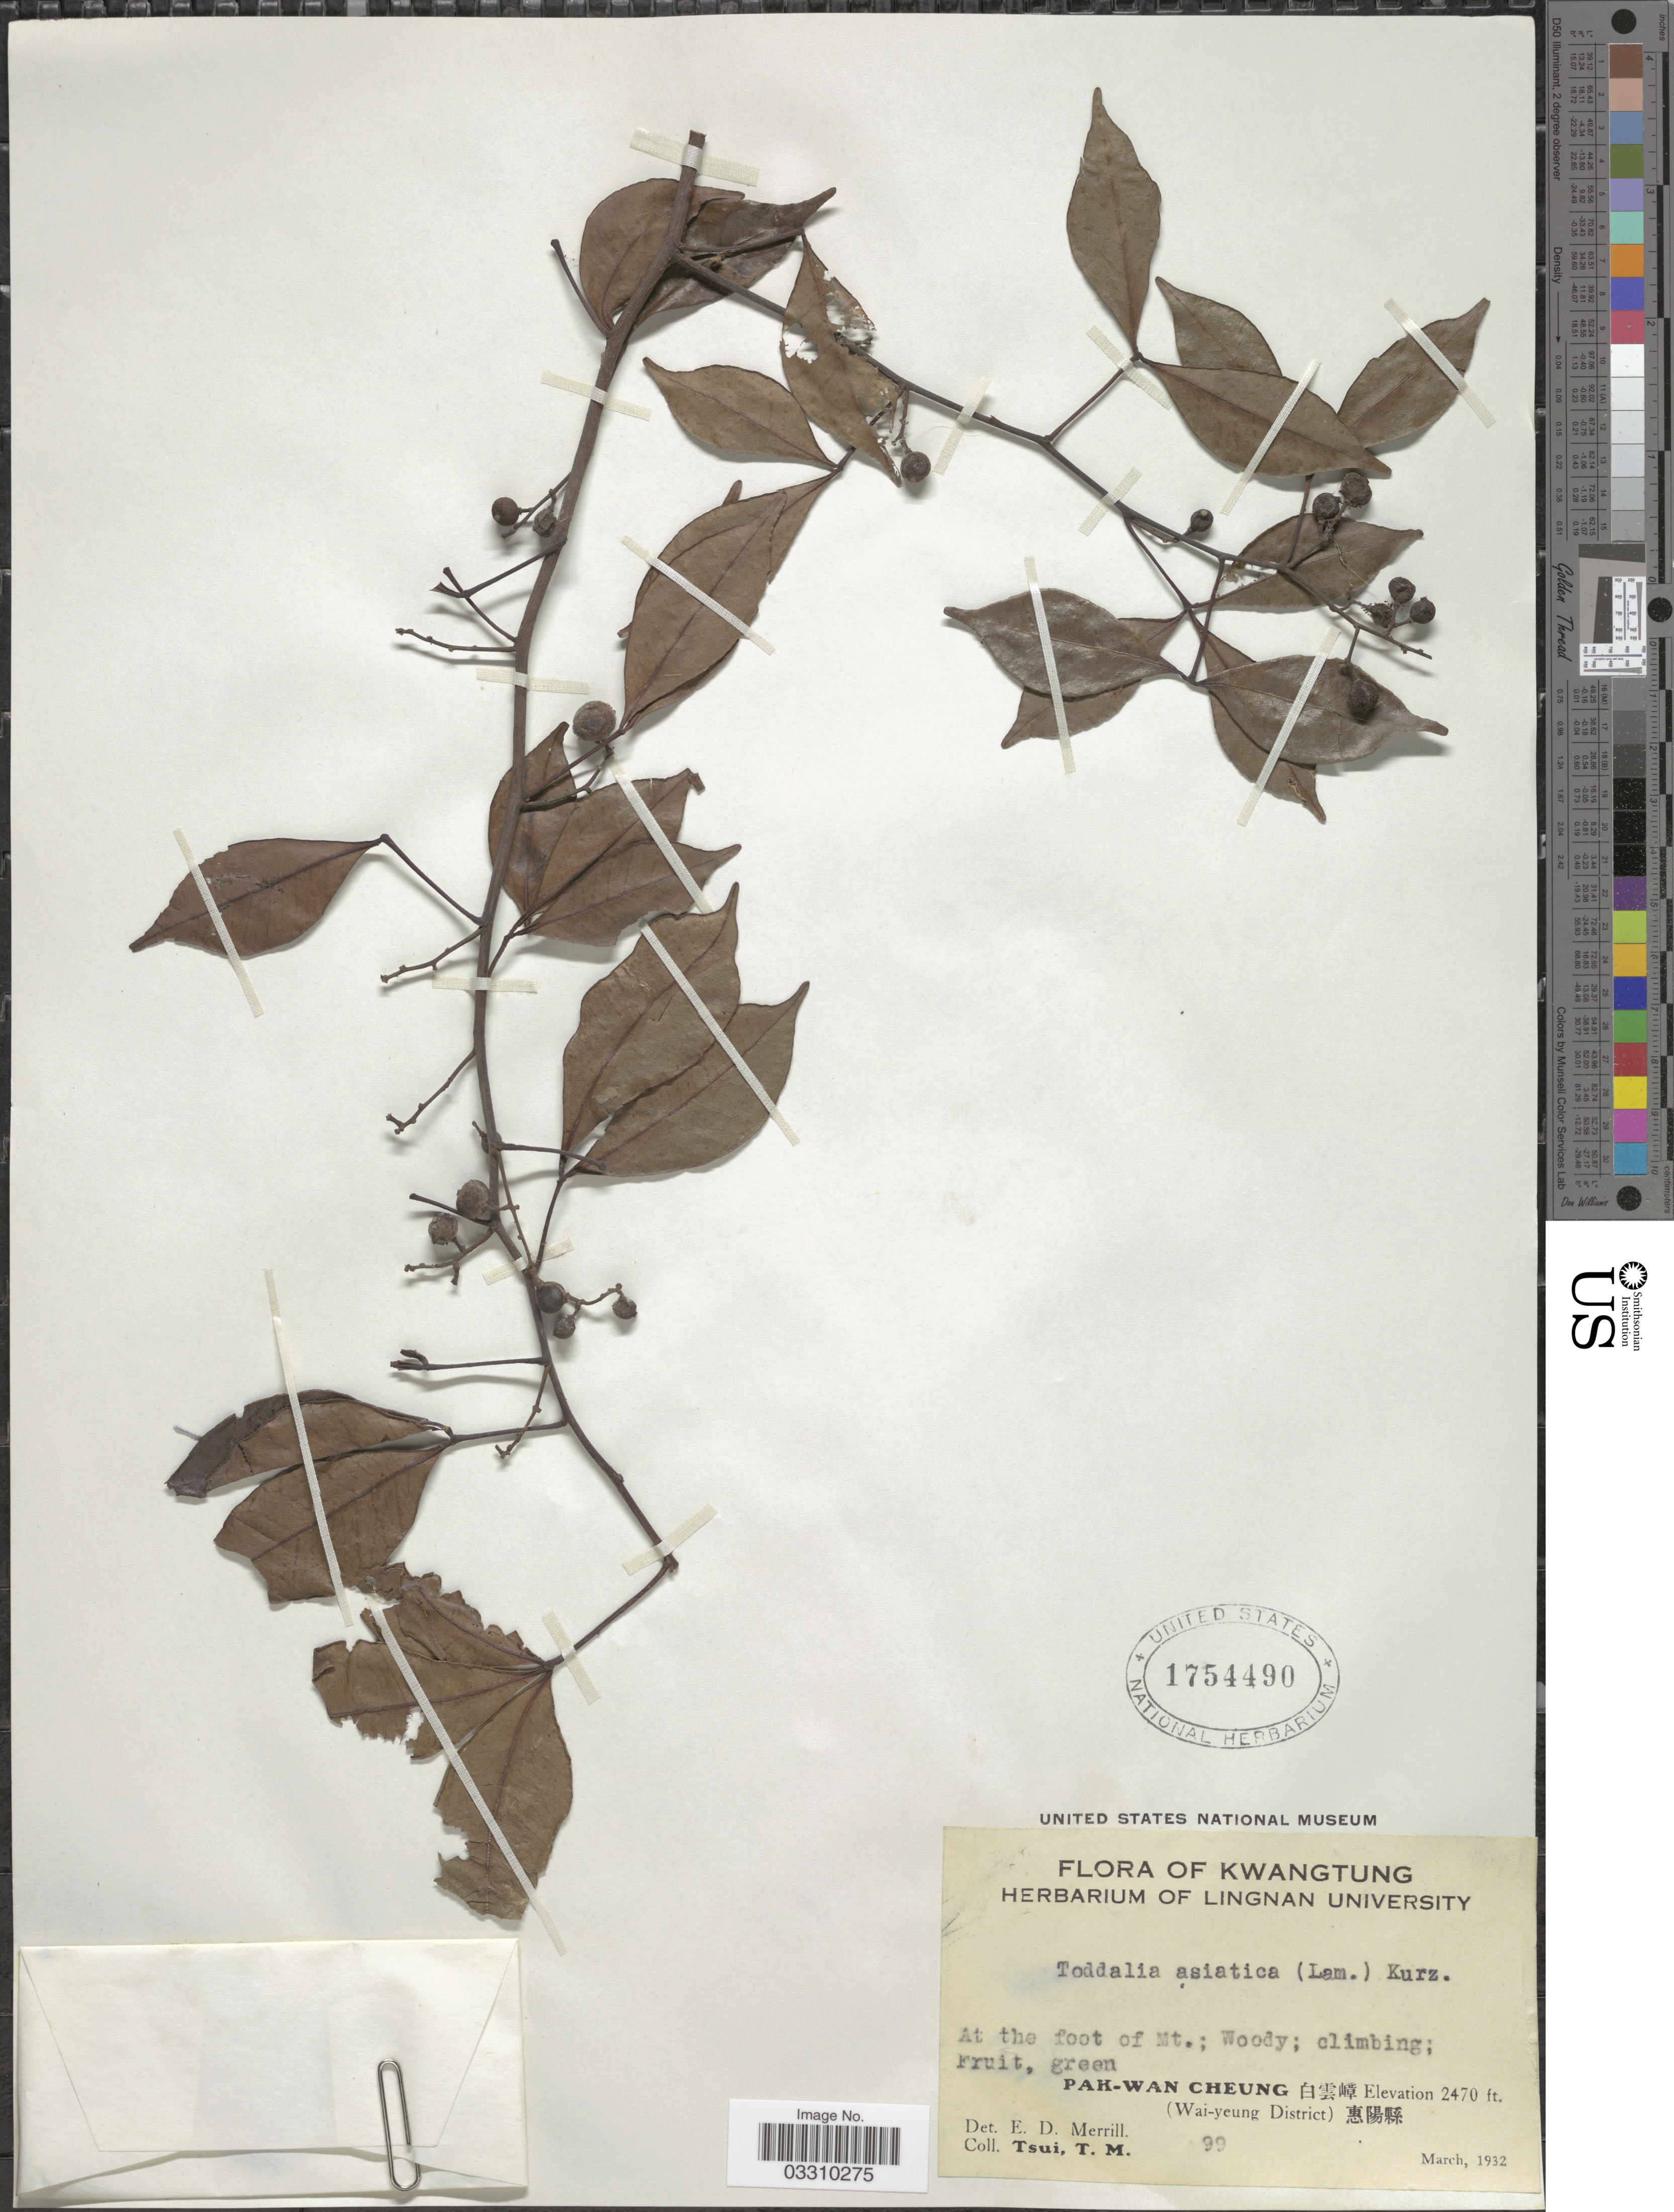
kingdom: Plantae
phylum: Tracheophyta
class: Magnoliopsida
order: Sapindales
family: Rutaceae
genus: Zanthoxylum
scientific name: Zanthoxylum asiaticum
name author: (L.) Appelhans et al.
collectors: T. Tsui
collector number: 99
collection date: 1932-03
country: China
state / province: Guangdong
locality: Kwangtung. At the foot of Mt. Pak-Wan Cheung X. (Wai-yeung District).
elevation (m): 753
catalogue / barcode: US 1754490